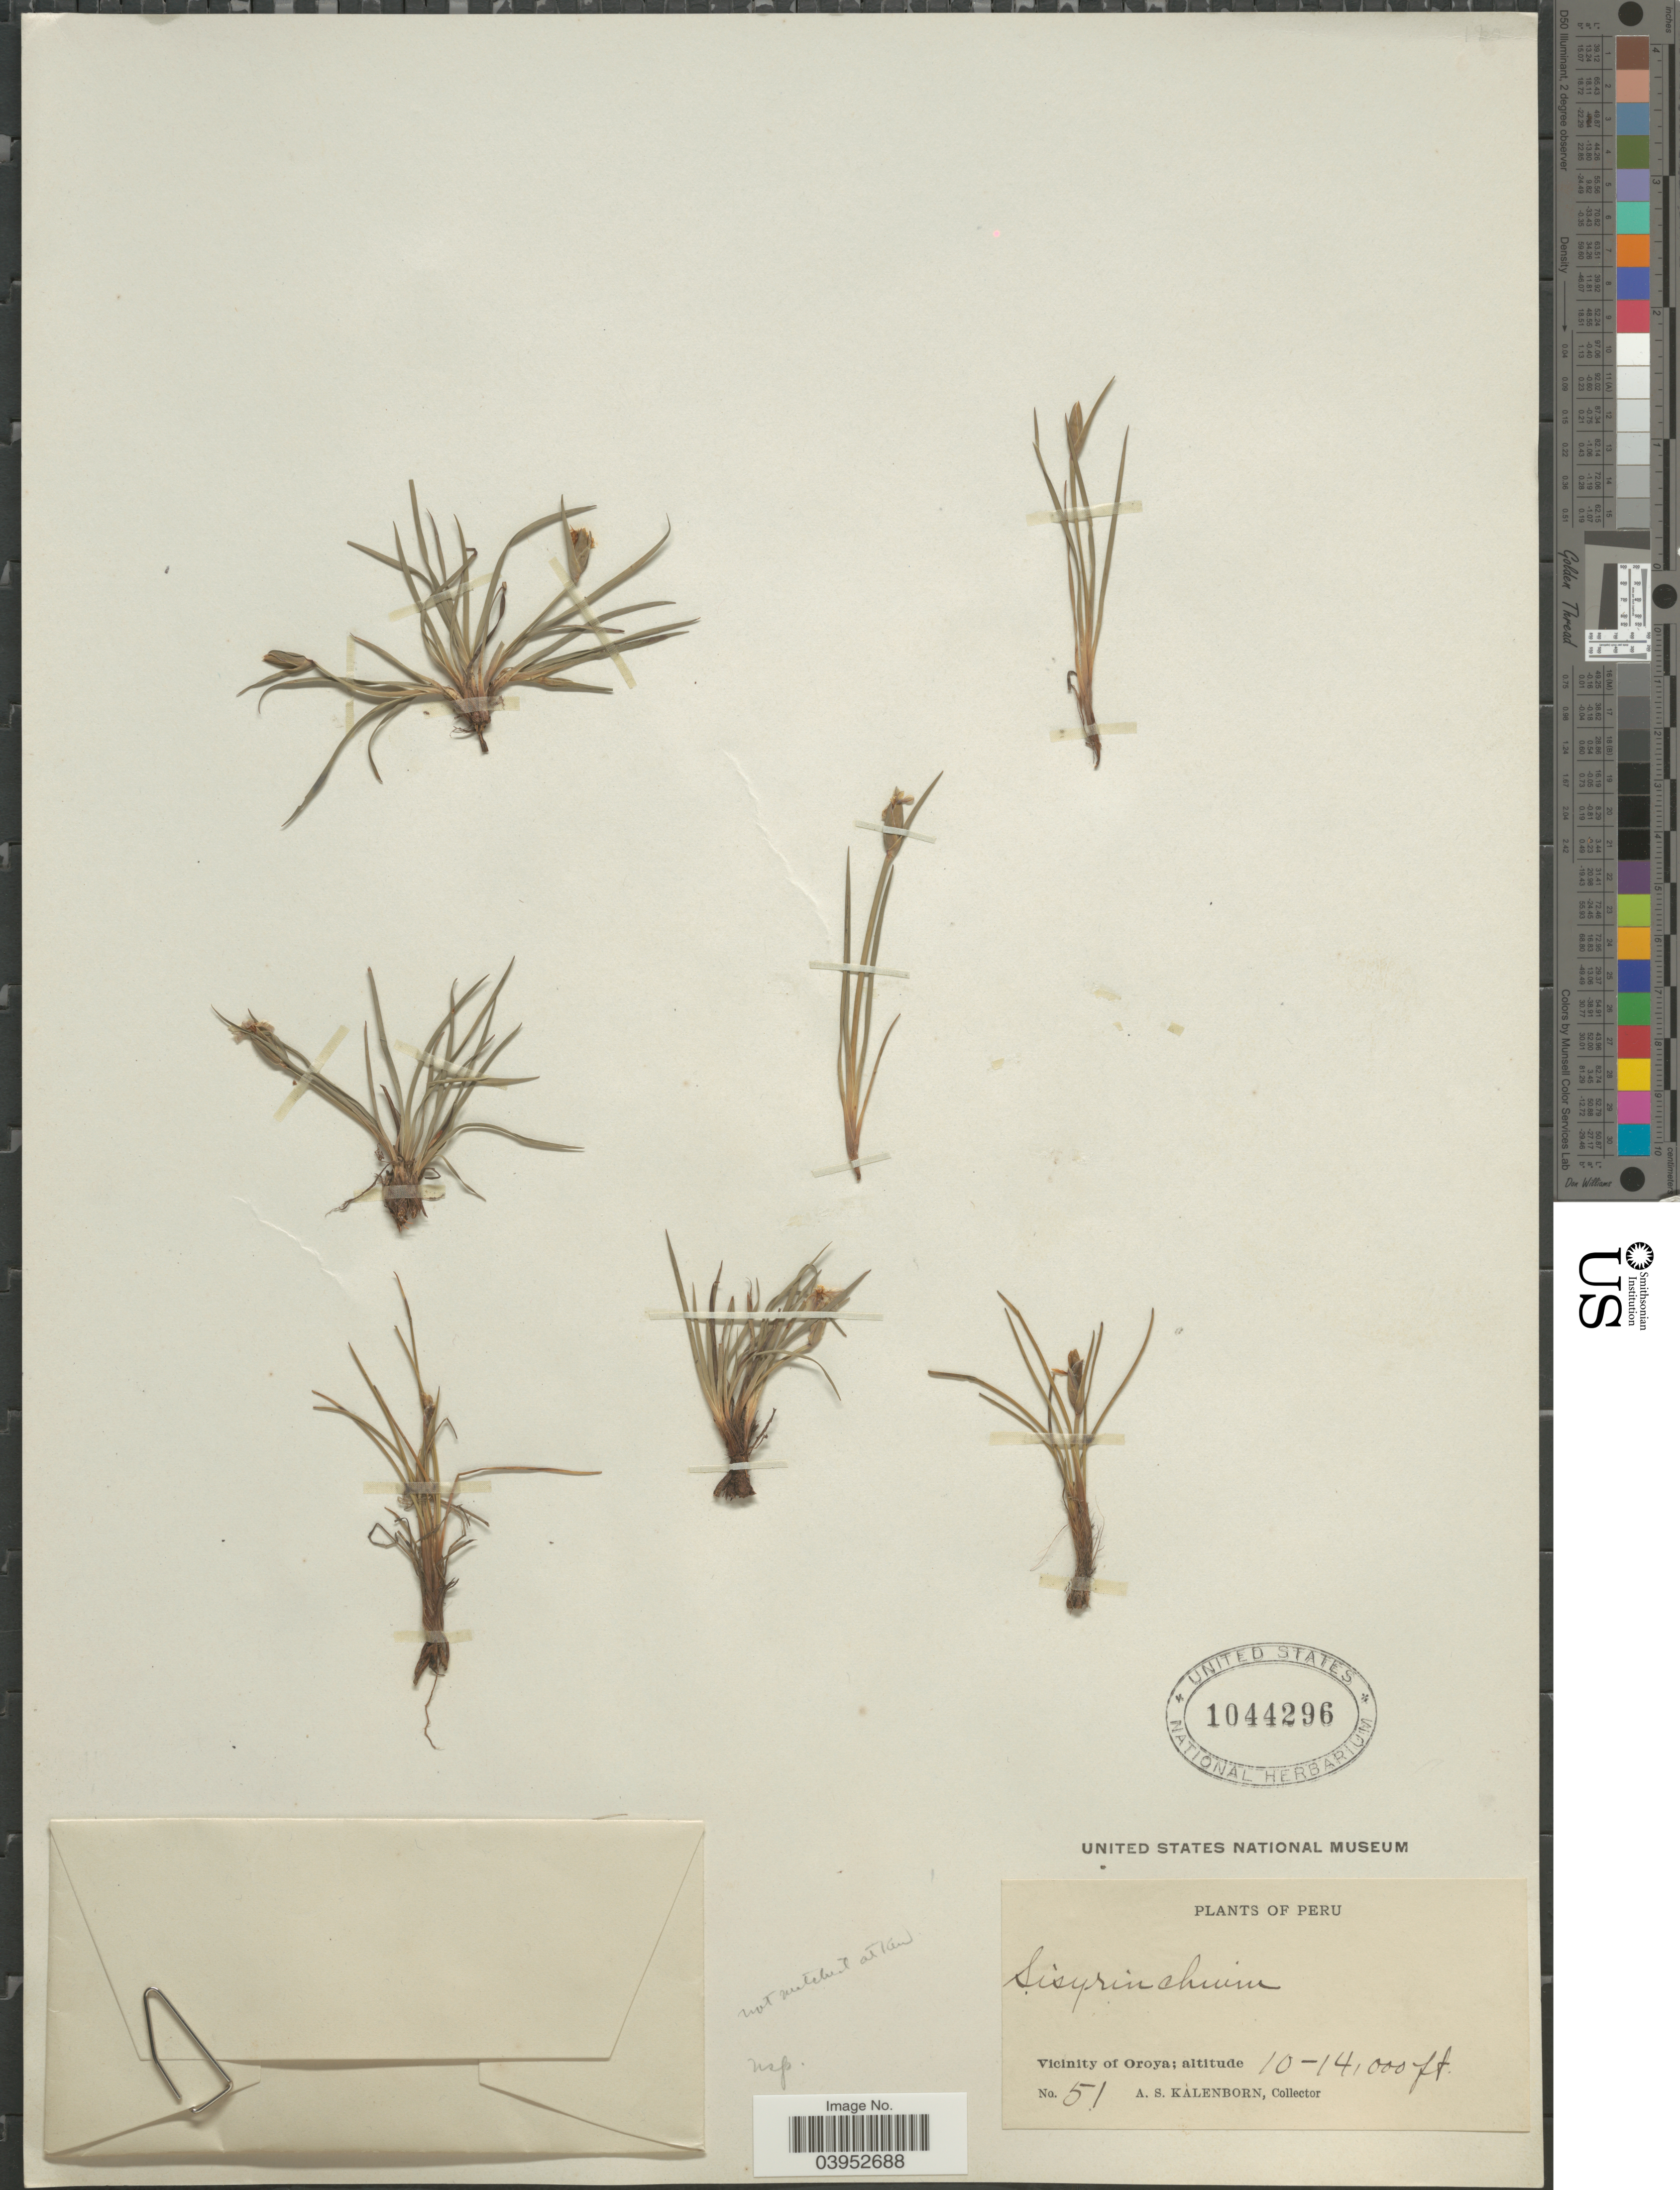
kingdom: Plantae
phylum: Tracheophyta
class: Liliopsida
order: Asparagales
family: Iridaceae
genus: Sisyrinchium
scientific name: Sisyrinchium sp.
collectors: A. Kalenborn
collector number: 51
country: Peru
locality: Vicinity of Oroya.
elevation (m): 3048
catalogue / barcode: US 1044296